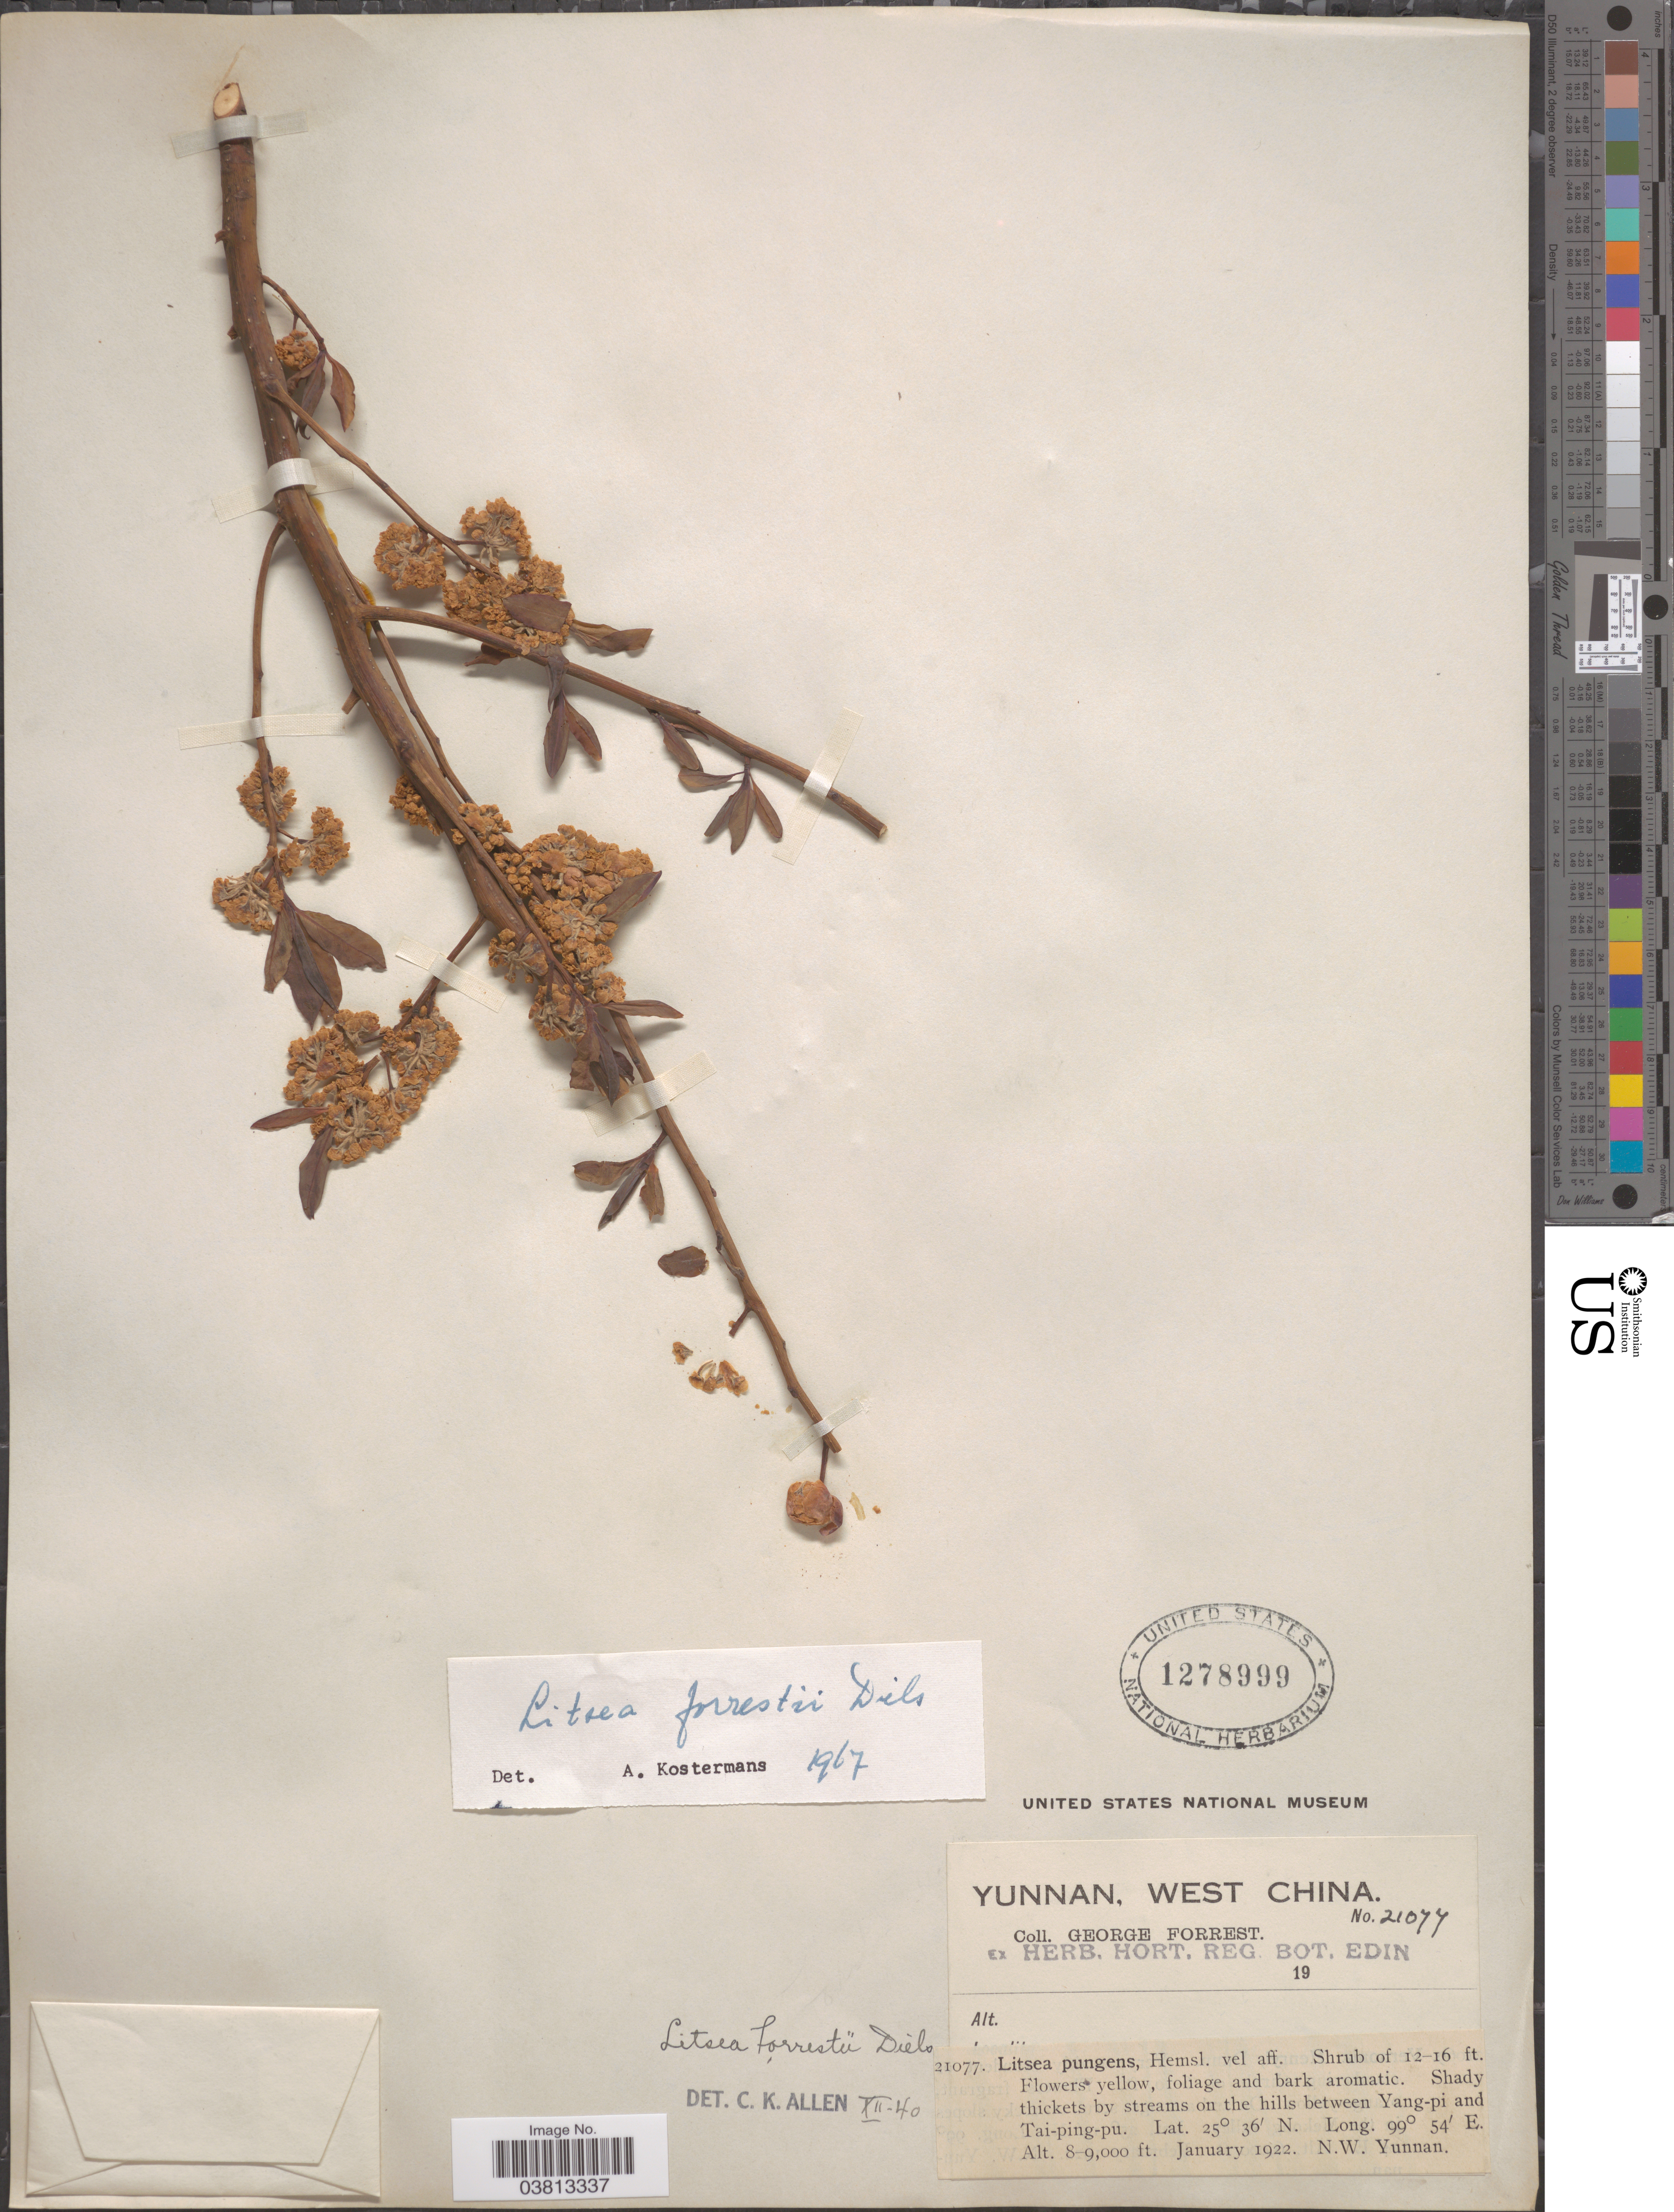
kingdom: Plantae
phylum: Tracheophyta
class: Magnoliopsida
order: Laurales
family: Lauraceae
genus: Litsea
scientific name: Litsea forrestii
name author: Diels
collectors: G. Forrest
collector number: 21077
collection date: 1922-01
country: China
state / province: Yunnan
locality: West China. Shady thickets by streams on the hills between Yang-pi and Tai-ping-pu. N.W. Yunnan.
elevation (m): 2438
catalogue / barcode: US 1278999